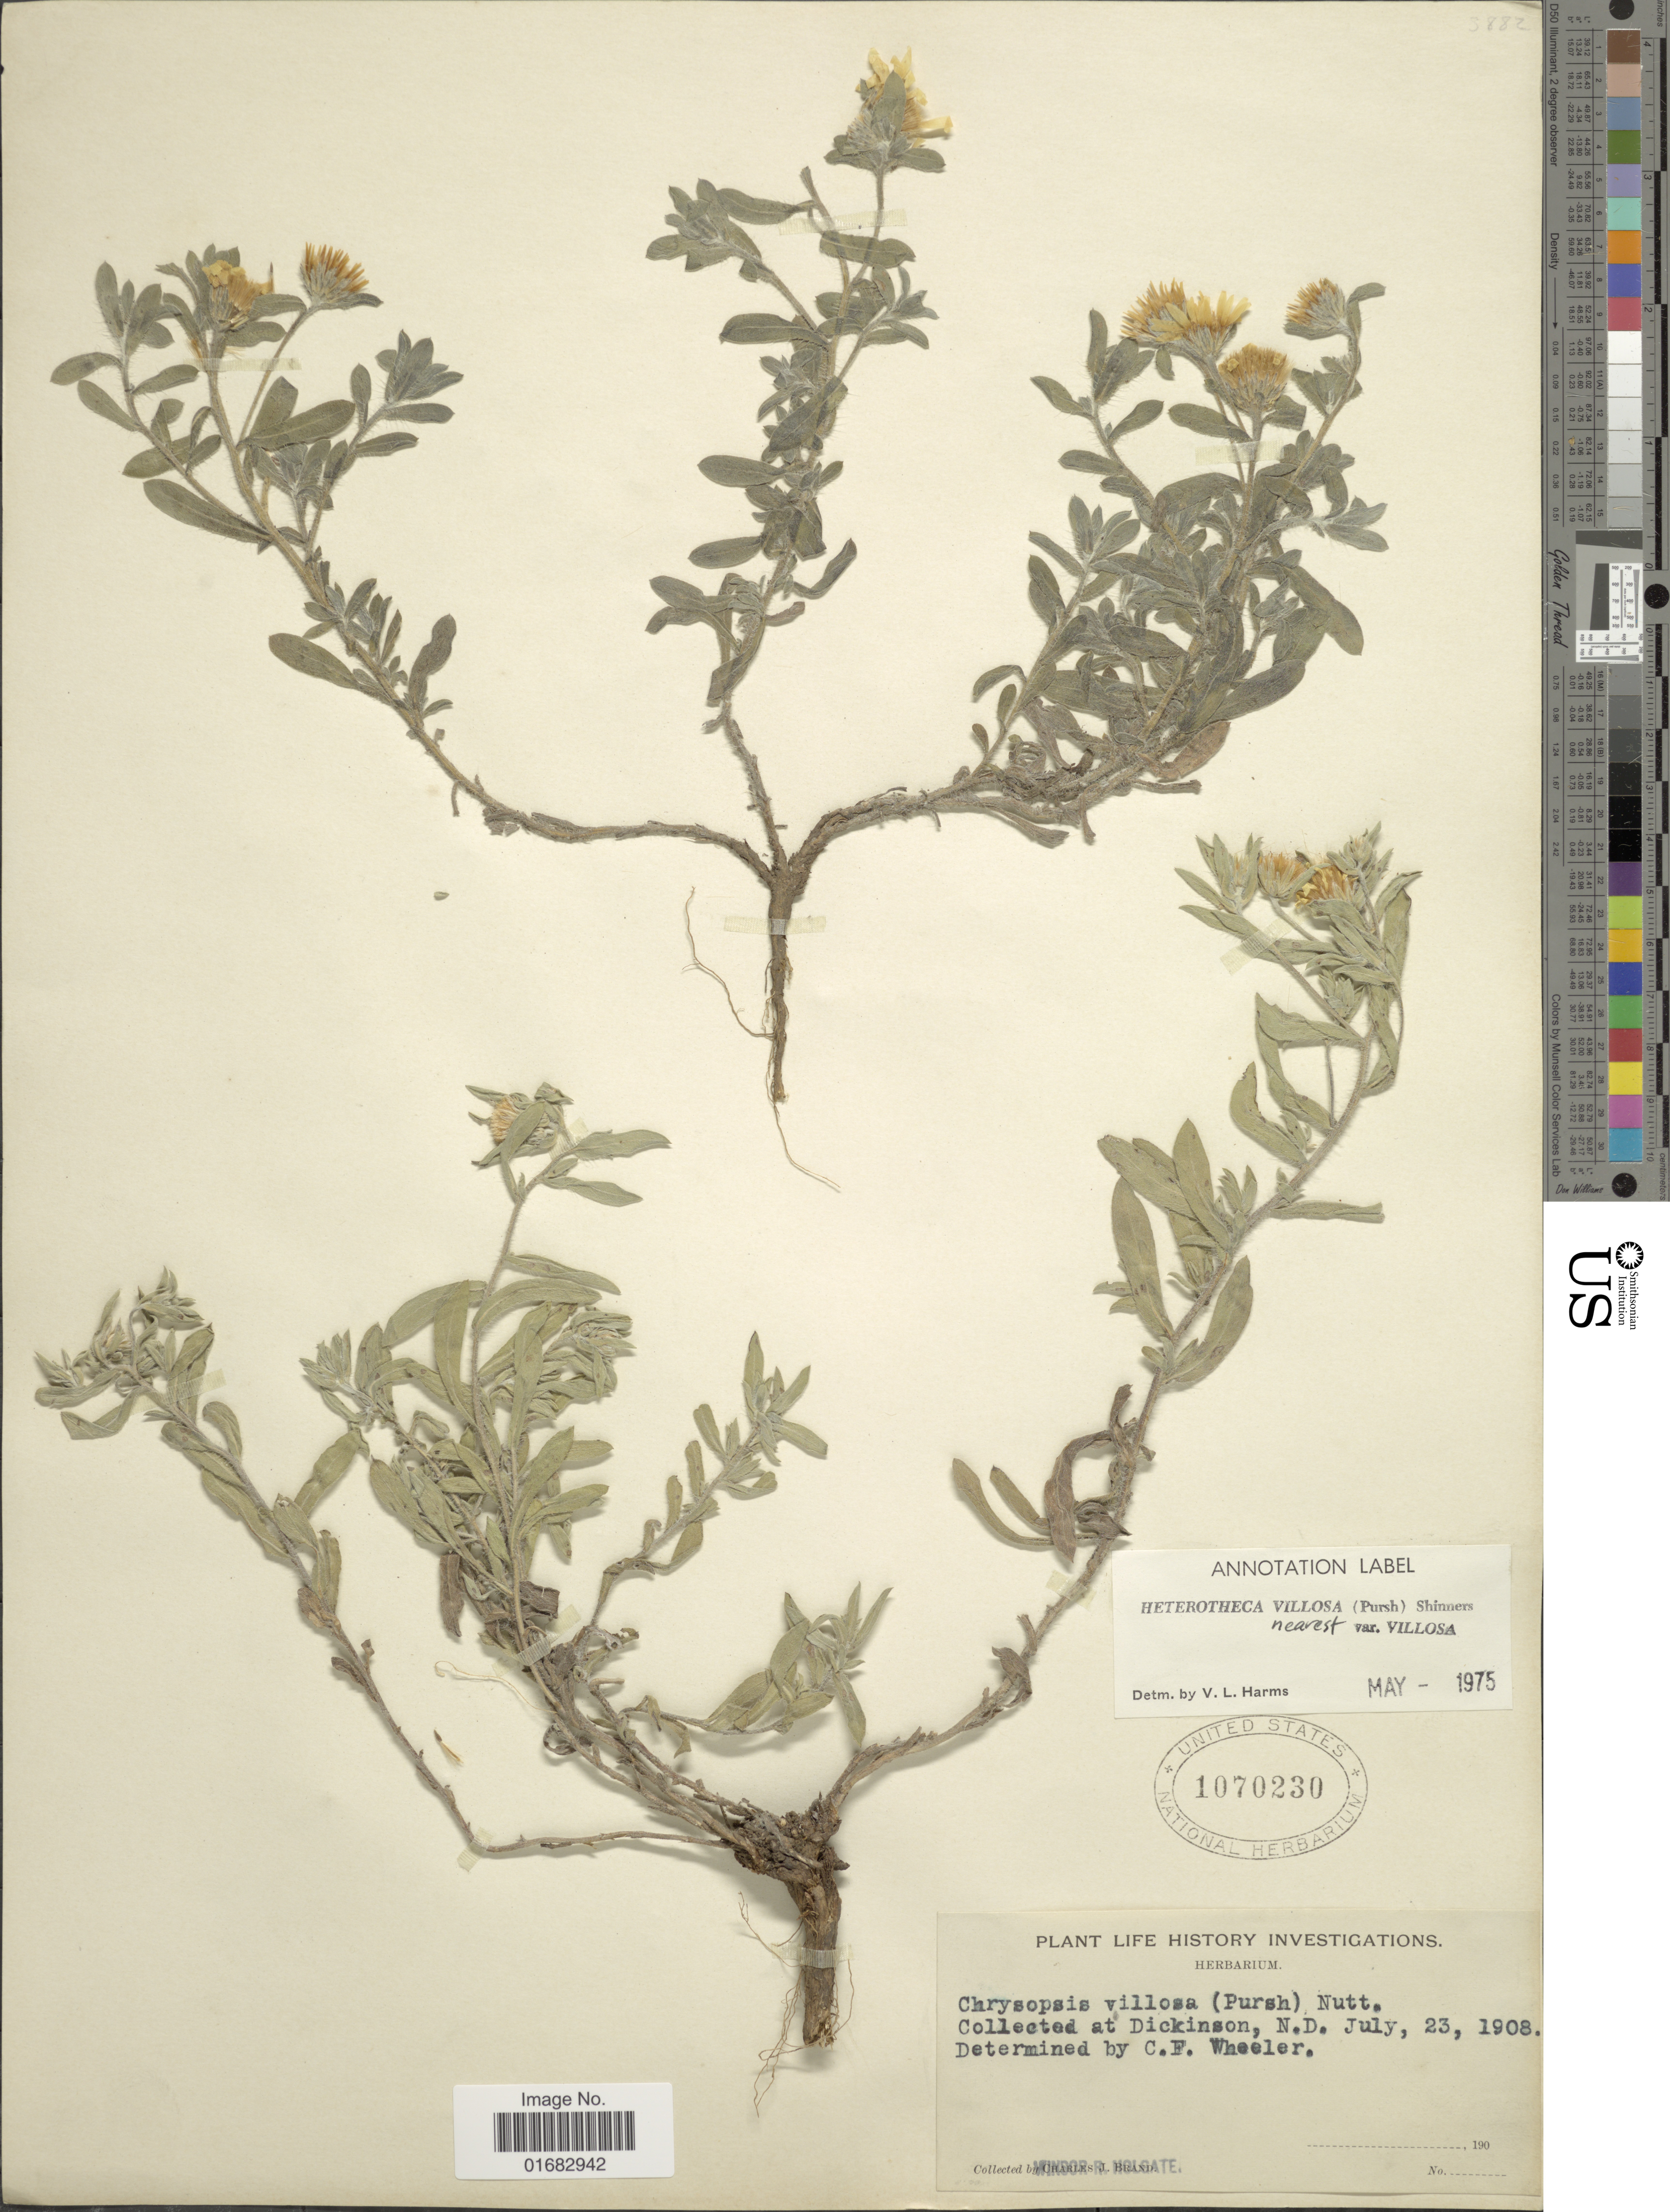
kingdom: Plantae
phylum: Tracheophyta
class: Magnoliopsida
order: Asterales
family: Asteraceae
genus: Heterotheca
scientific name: Heterotheca villosa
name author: (Pursh) Shinners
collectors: C. J. Brand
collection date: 1908-07-23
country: United States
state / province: North Dakota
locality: At Dickinson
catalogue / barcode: US 1070230